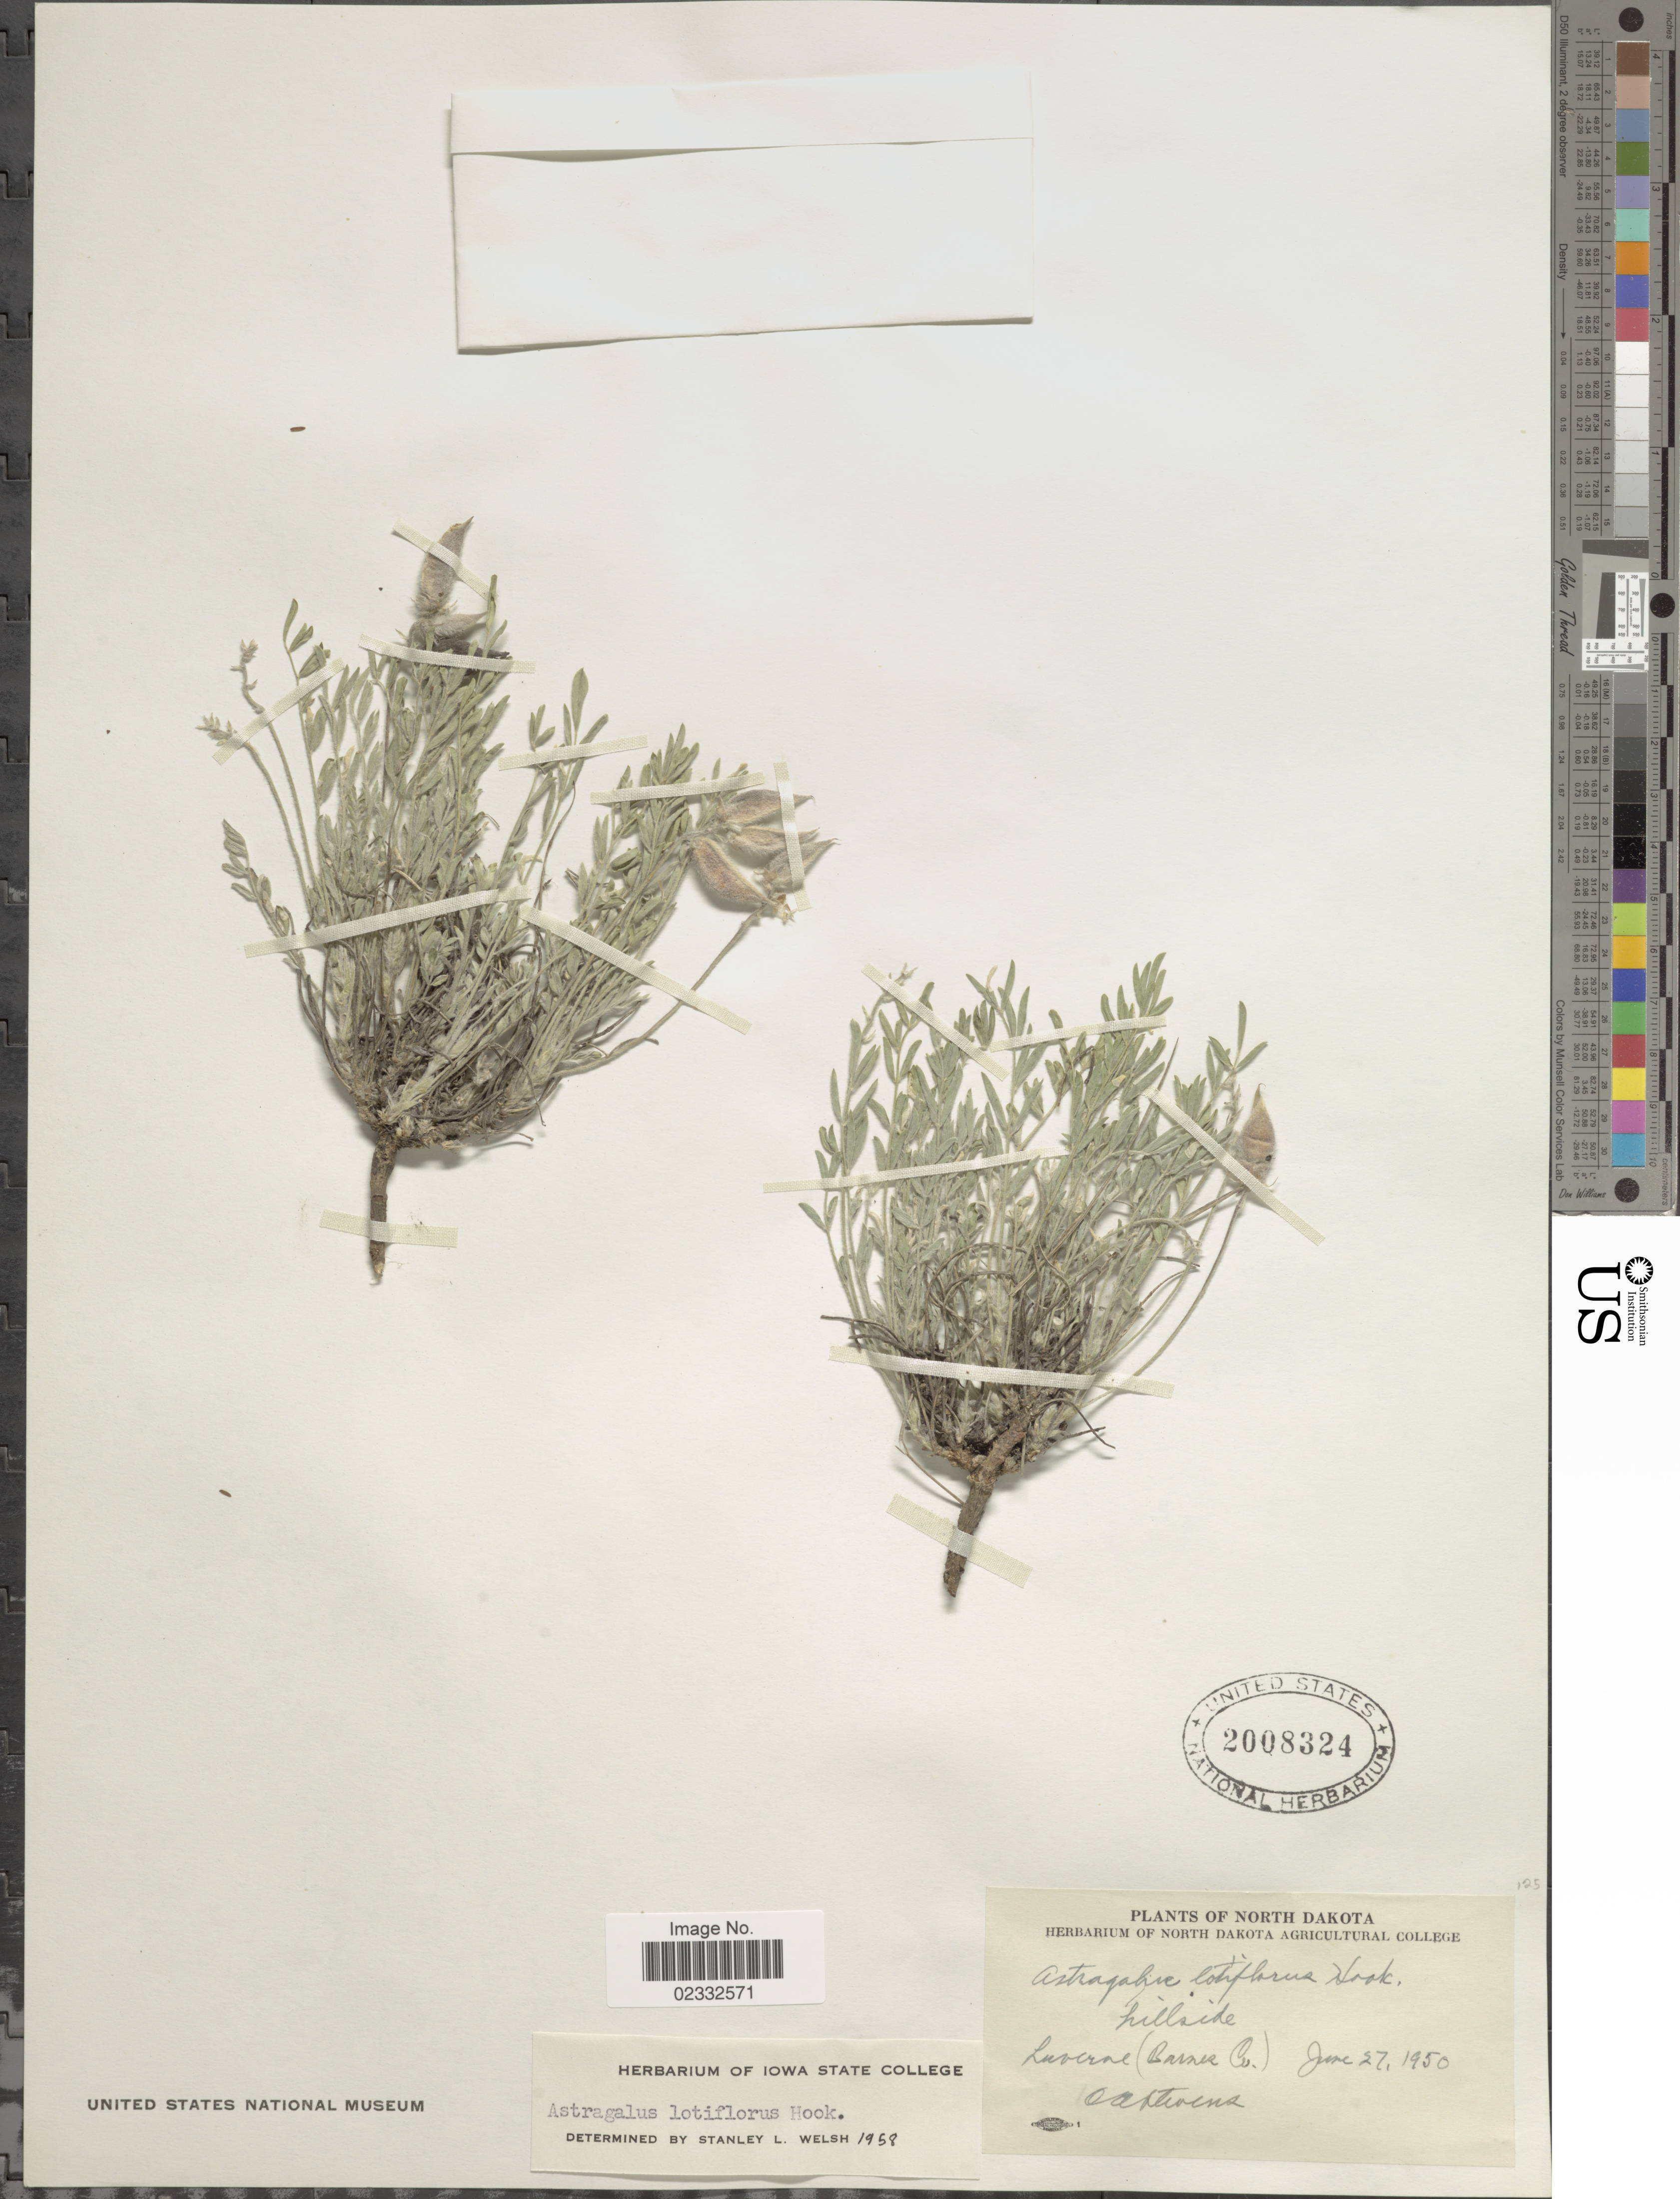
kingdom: Plantae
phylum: Tracheophyta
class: Magnoliopsida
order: Fabales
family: Fabaceae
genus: Astragalus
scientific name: Astragalus lotiflorus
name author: Hook.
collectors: O. A. Stevens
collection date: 1950-06-27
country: United States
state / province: North Dakota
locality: Luverne (Barnes Co.)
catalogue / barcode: US 2008324